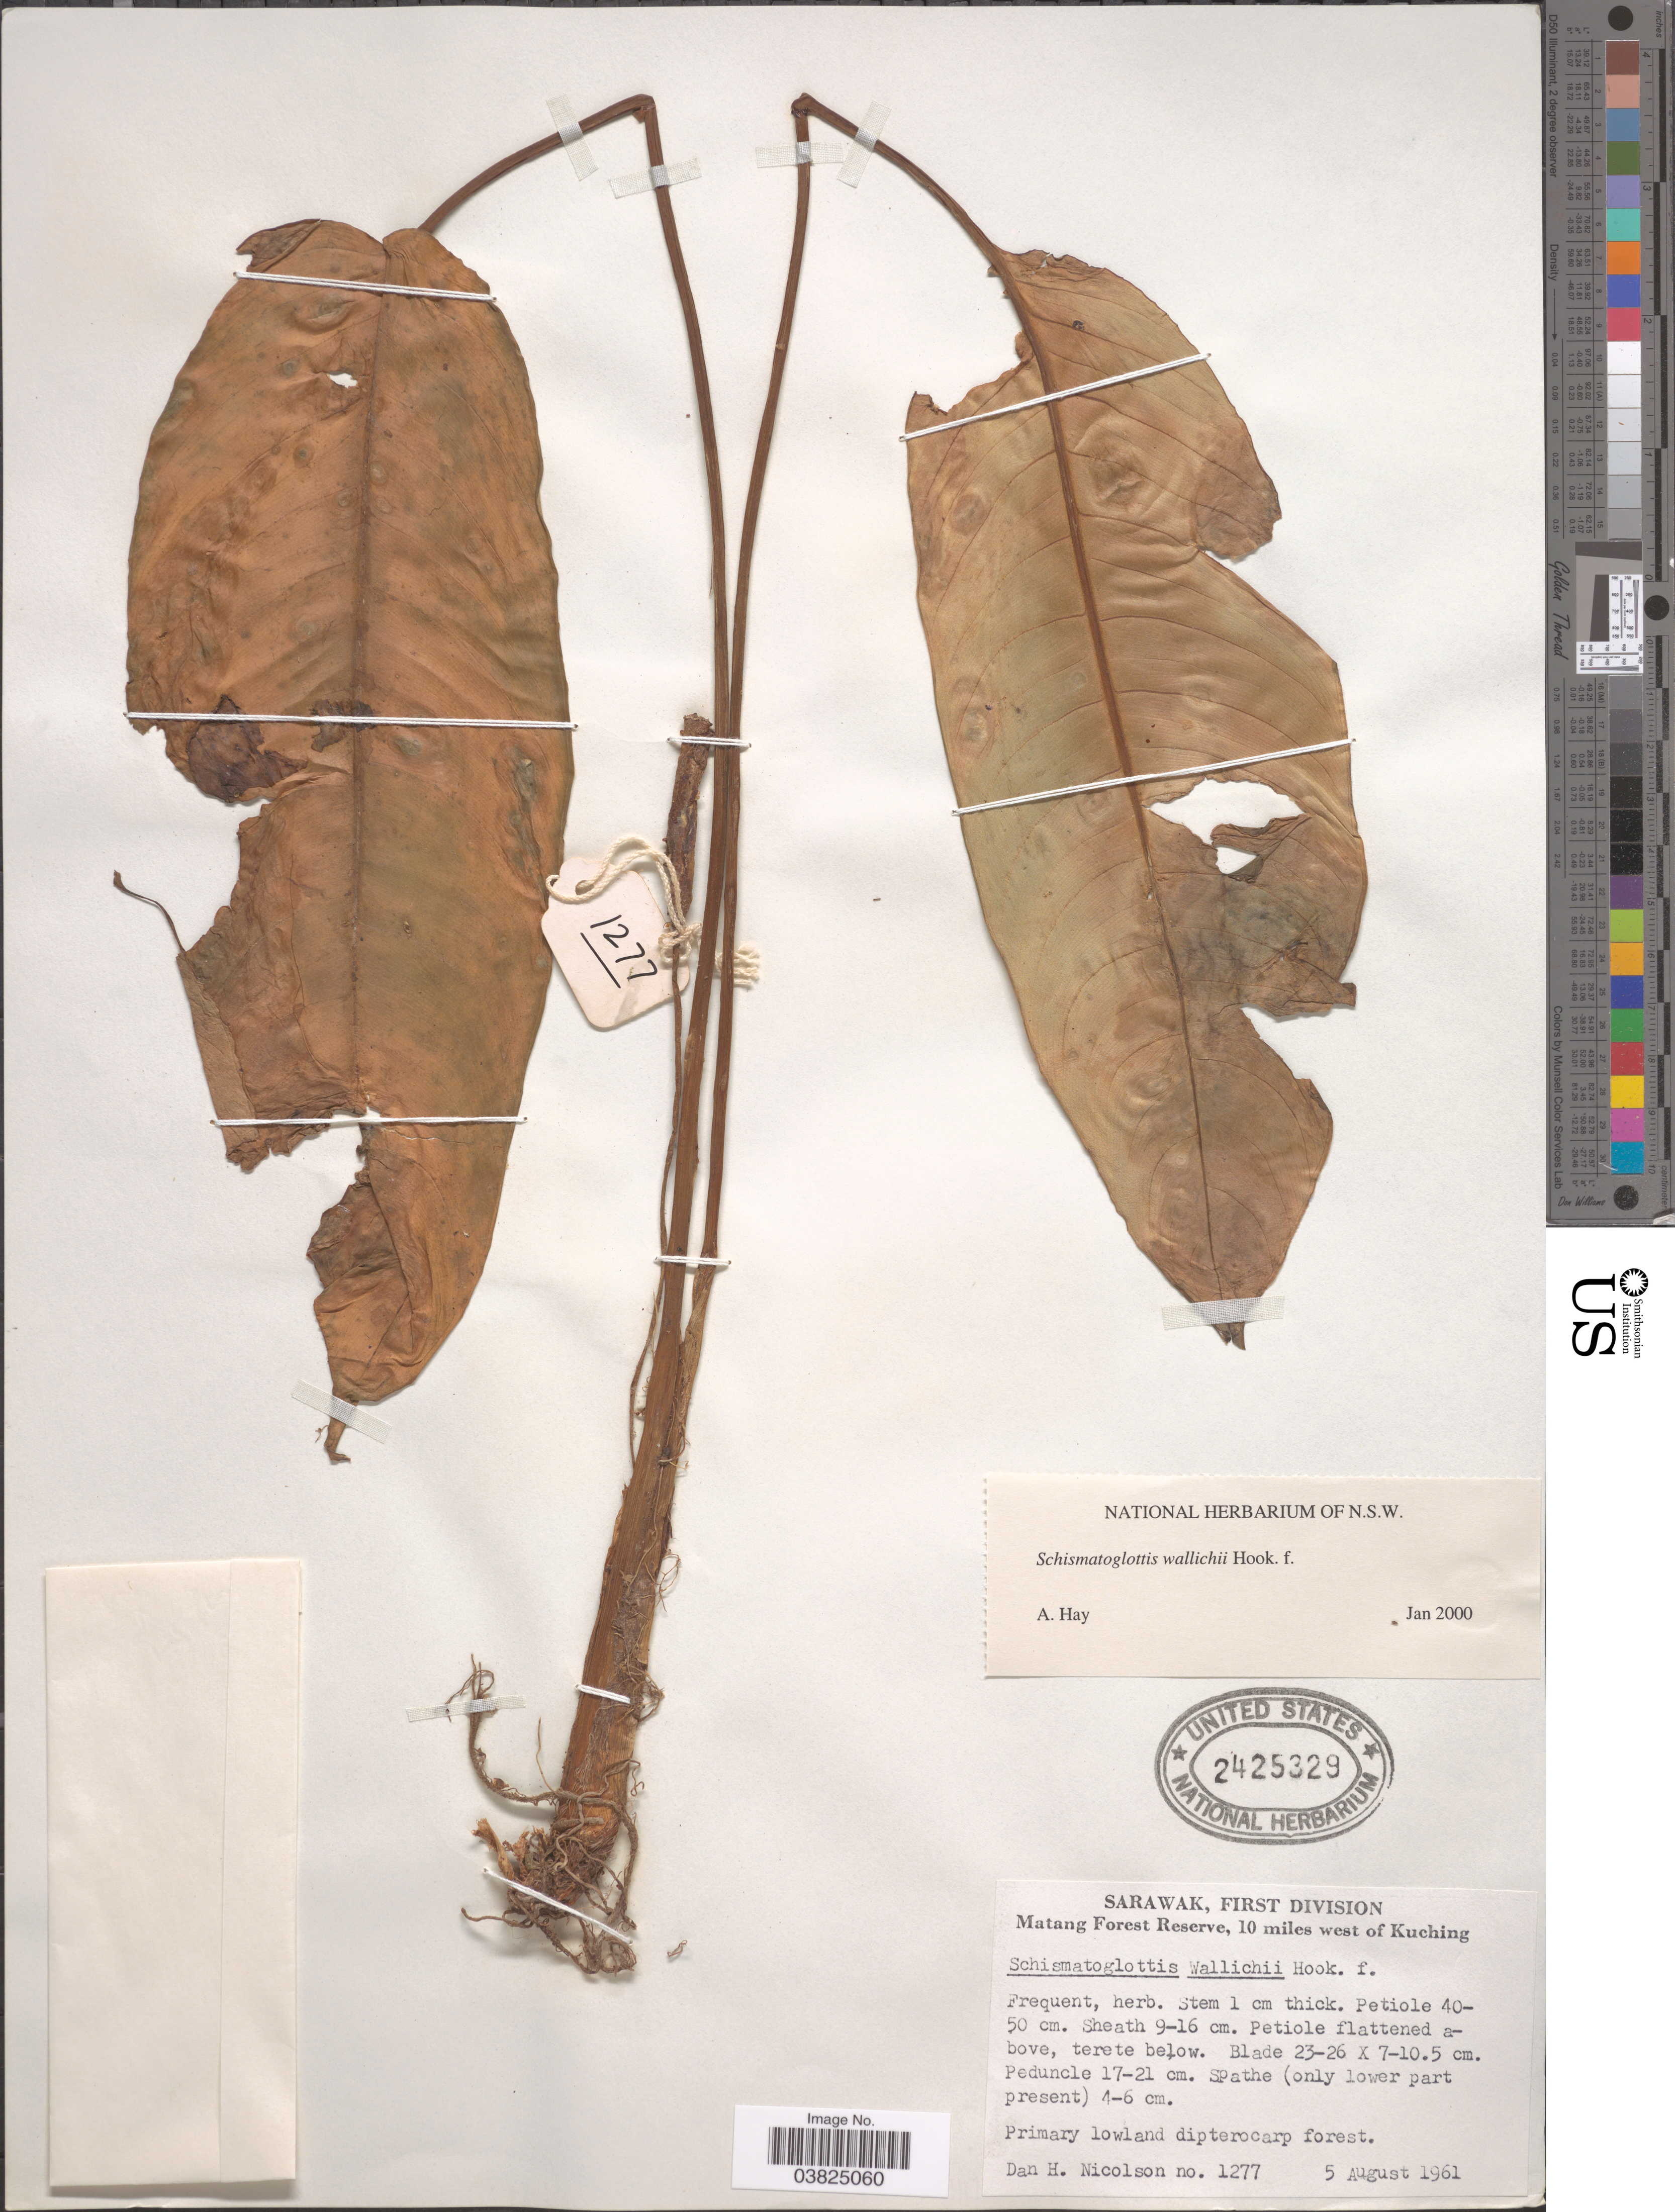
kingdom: Plantae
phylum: Tracheophyta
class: Liliopsida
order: Alismatales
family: Araceae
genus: Schismatoglottis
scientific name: Schismatoglottis wallichii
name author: Hook. f.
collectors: D. H. Nicolson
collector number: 1277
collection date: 1961-08-05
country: Malaysia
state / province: Sarawak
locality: First Division. Matang Forest Reserve, 10 miles west of Kuching.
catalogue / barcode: US 2425329